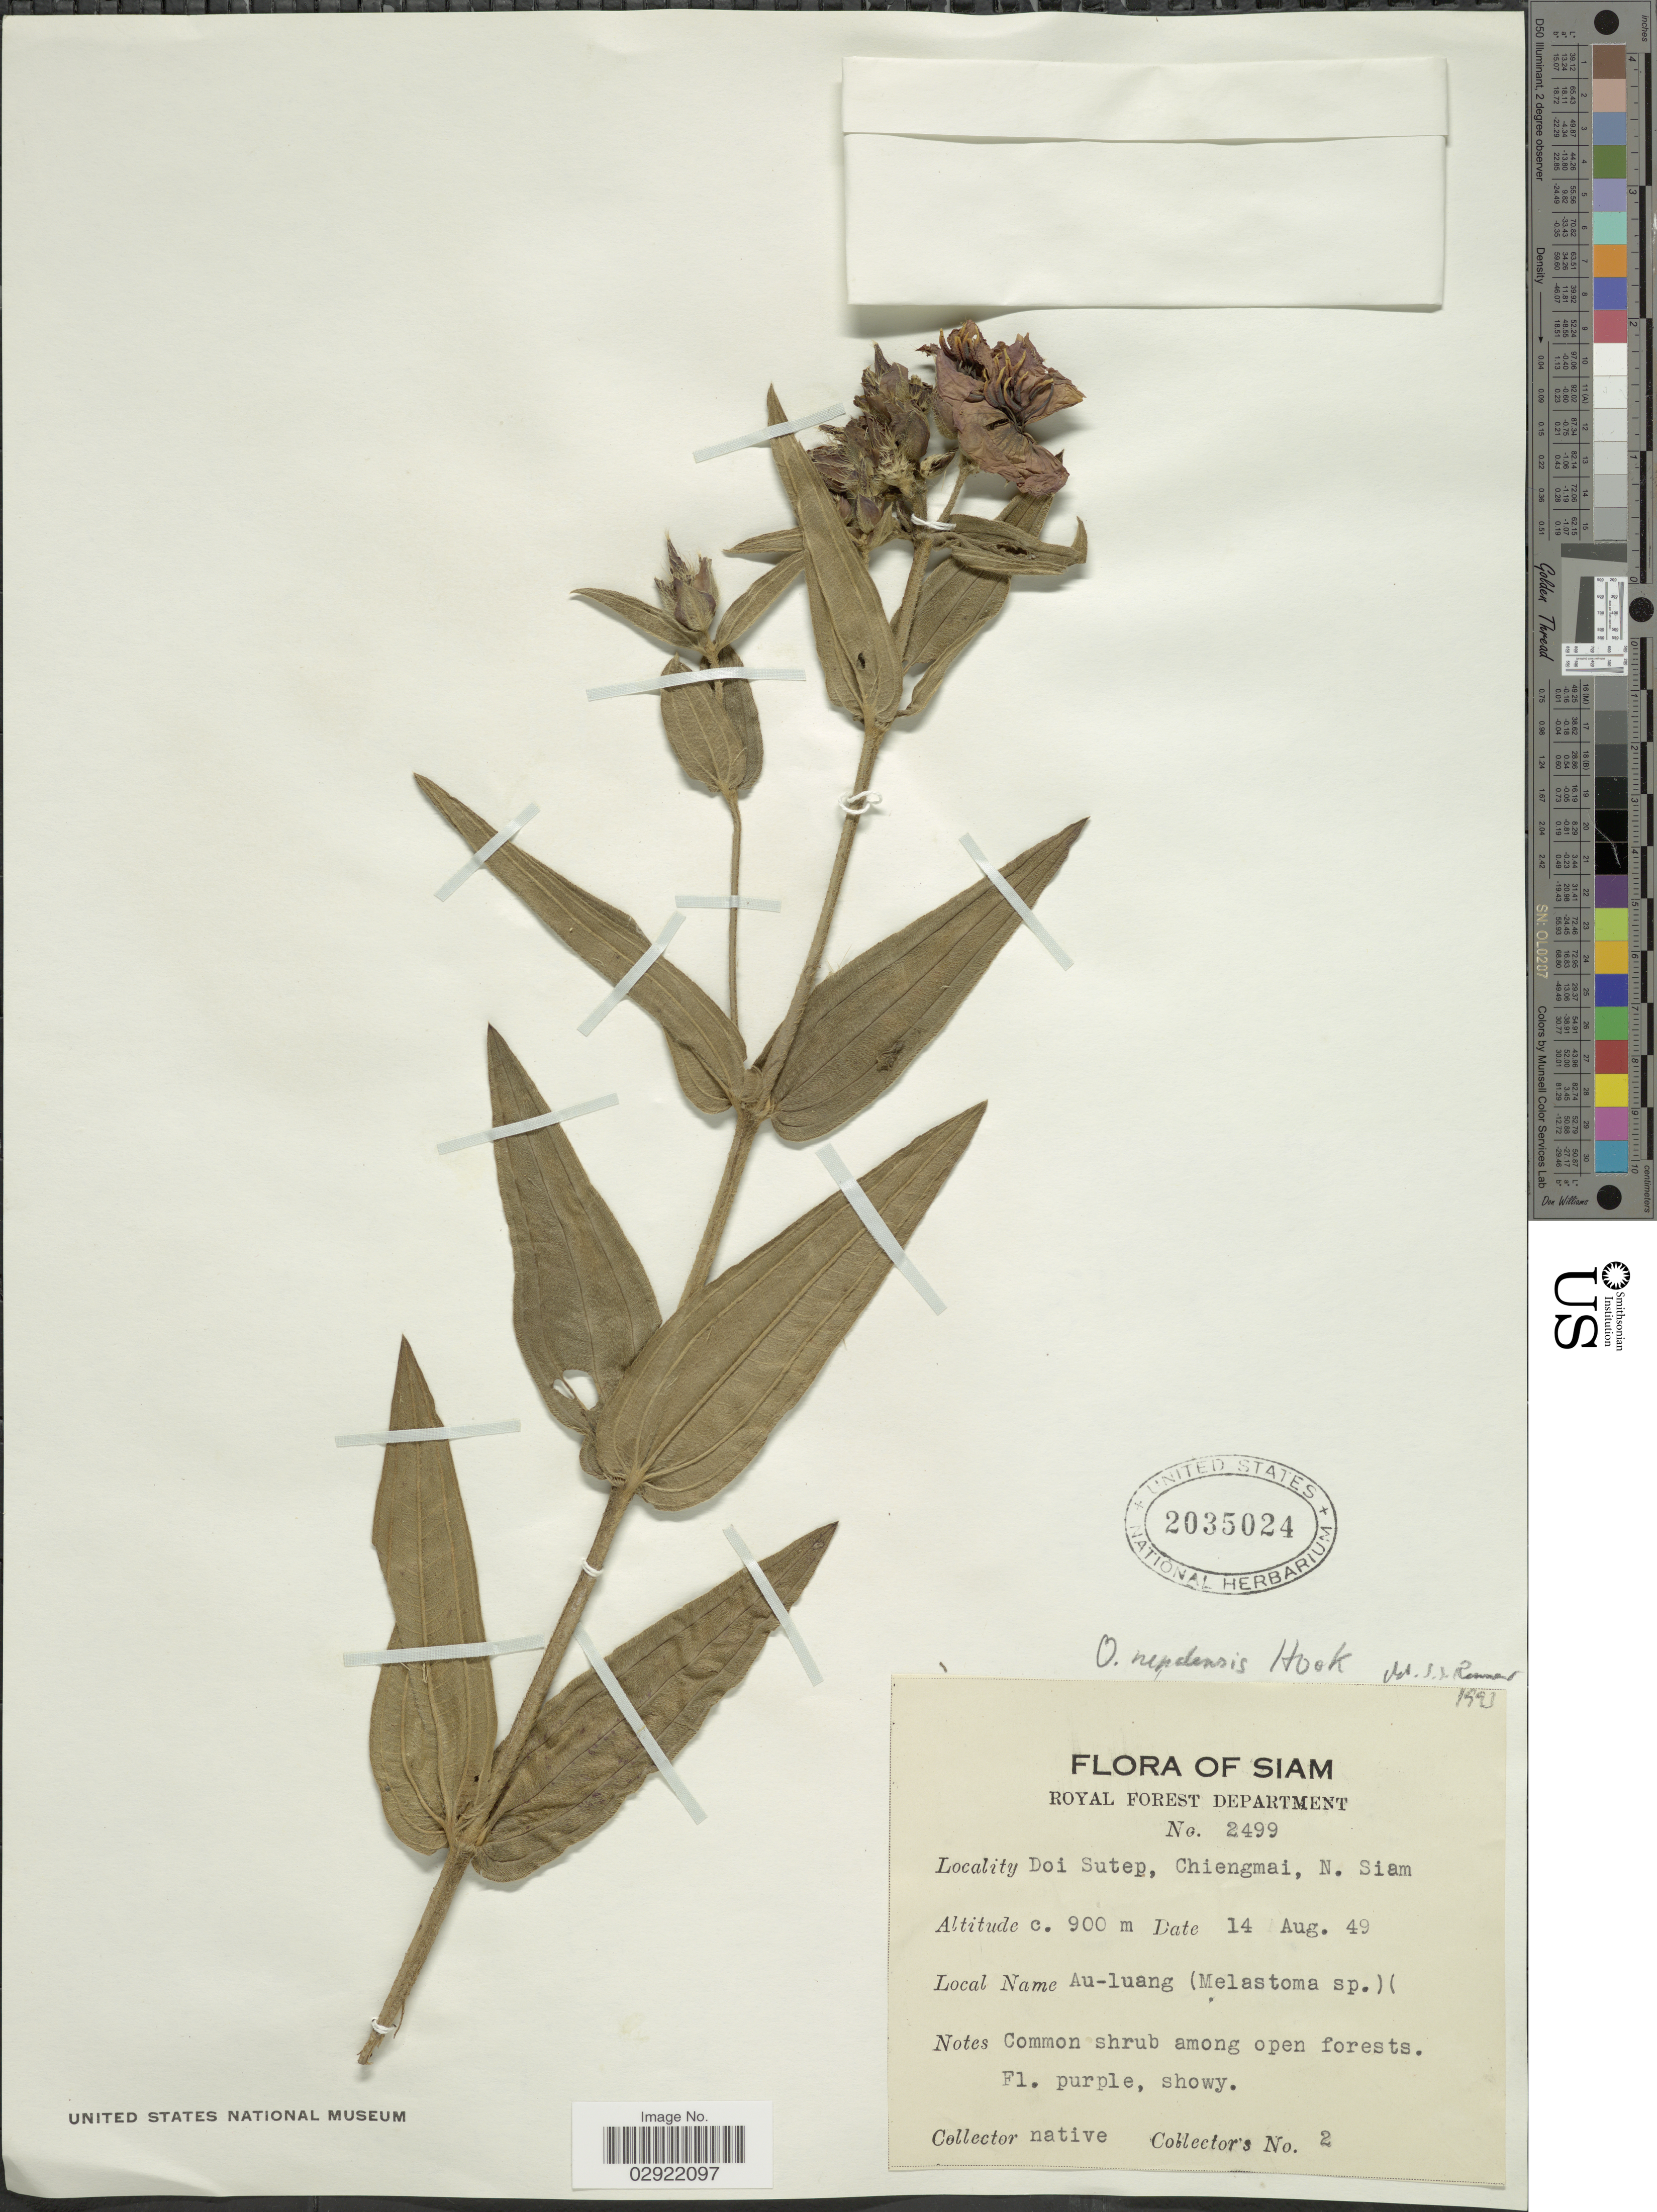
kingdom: Plantae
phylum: Tracheophyta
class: Magnoliopsida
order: Myrtales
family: Melastomataceae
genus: Osbeckia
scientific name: Osbeckia nepalensis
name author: Hook.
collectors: Native collectors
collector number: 2/2499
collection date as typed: Transcribed d/m/y: 14/8/49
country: Thailand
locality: Doi Sutep, Chiengmai, N. Siam.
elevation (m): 900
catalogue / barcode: US 2035024